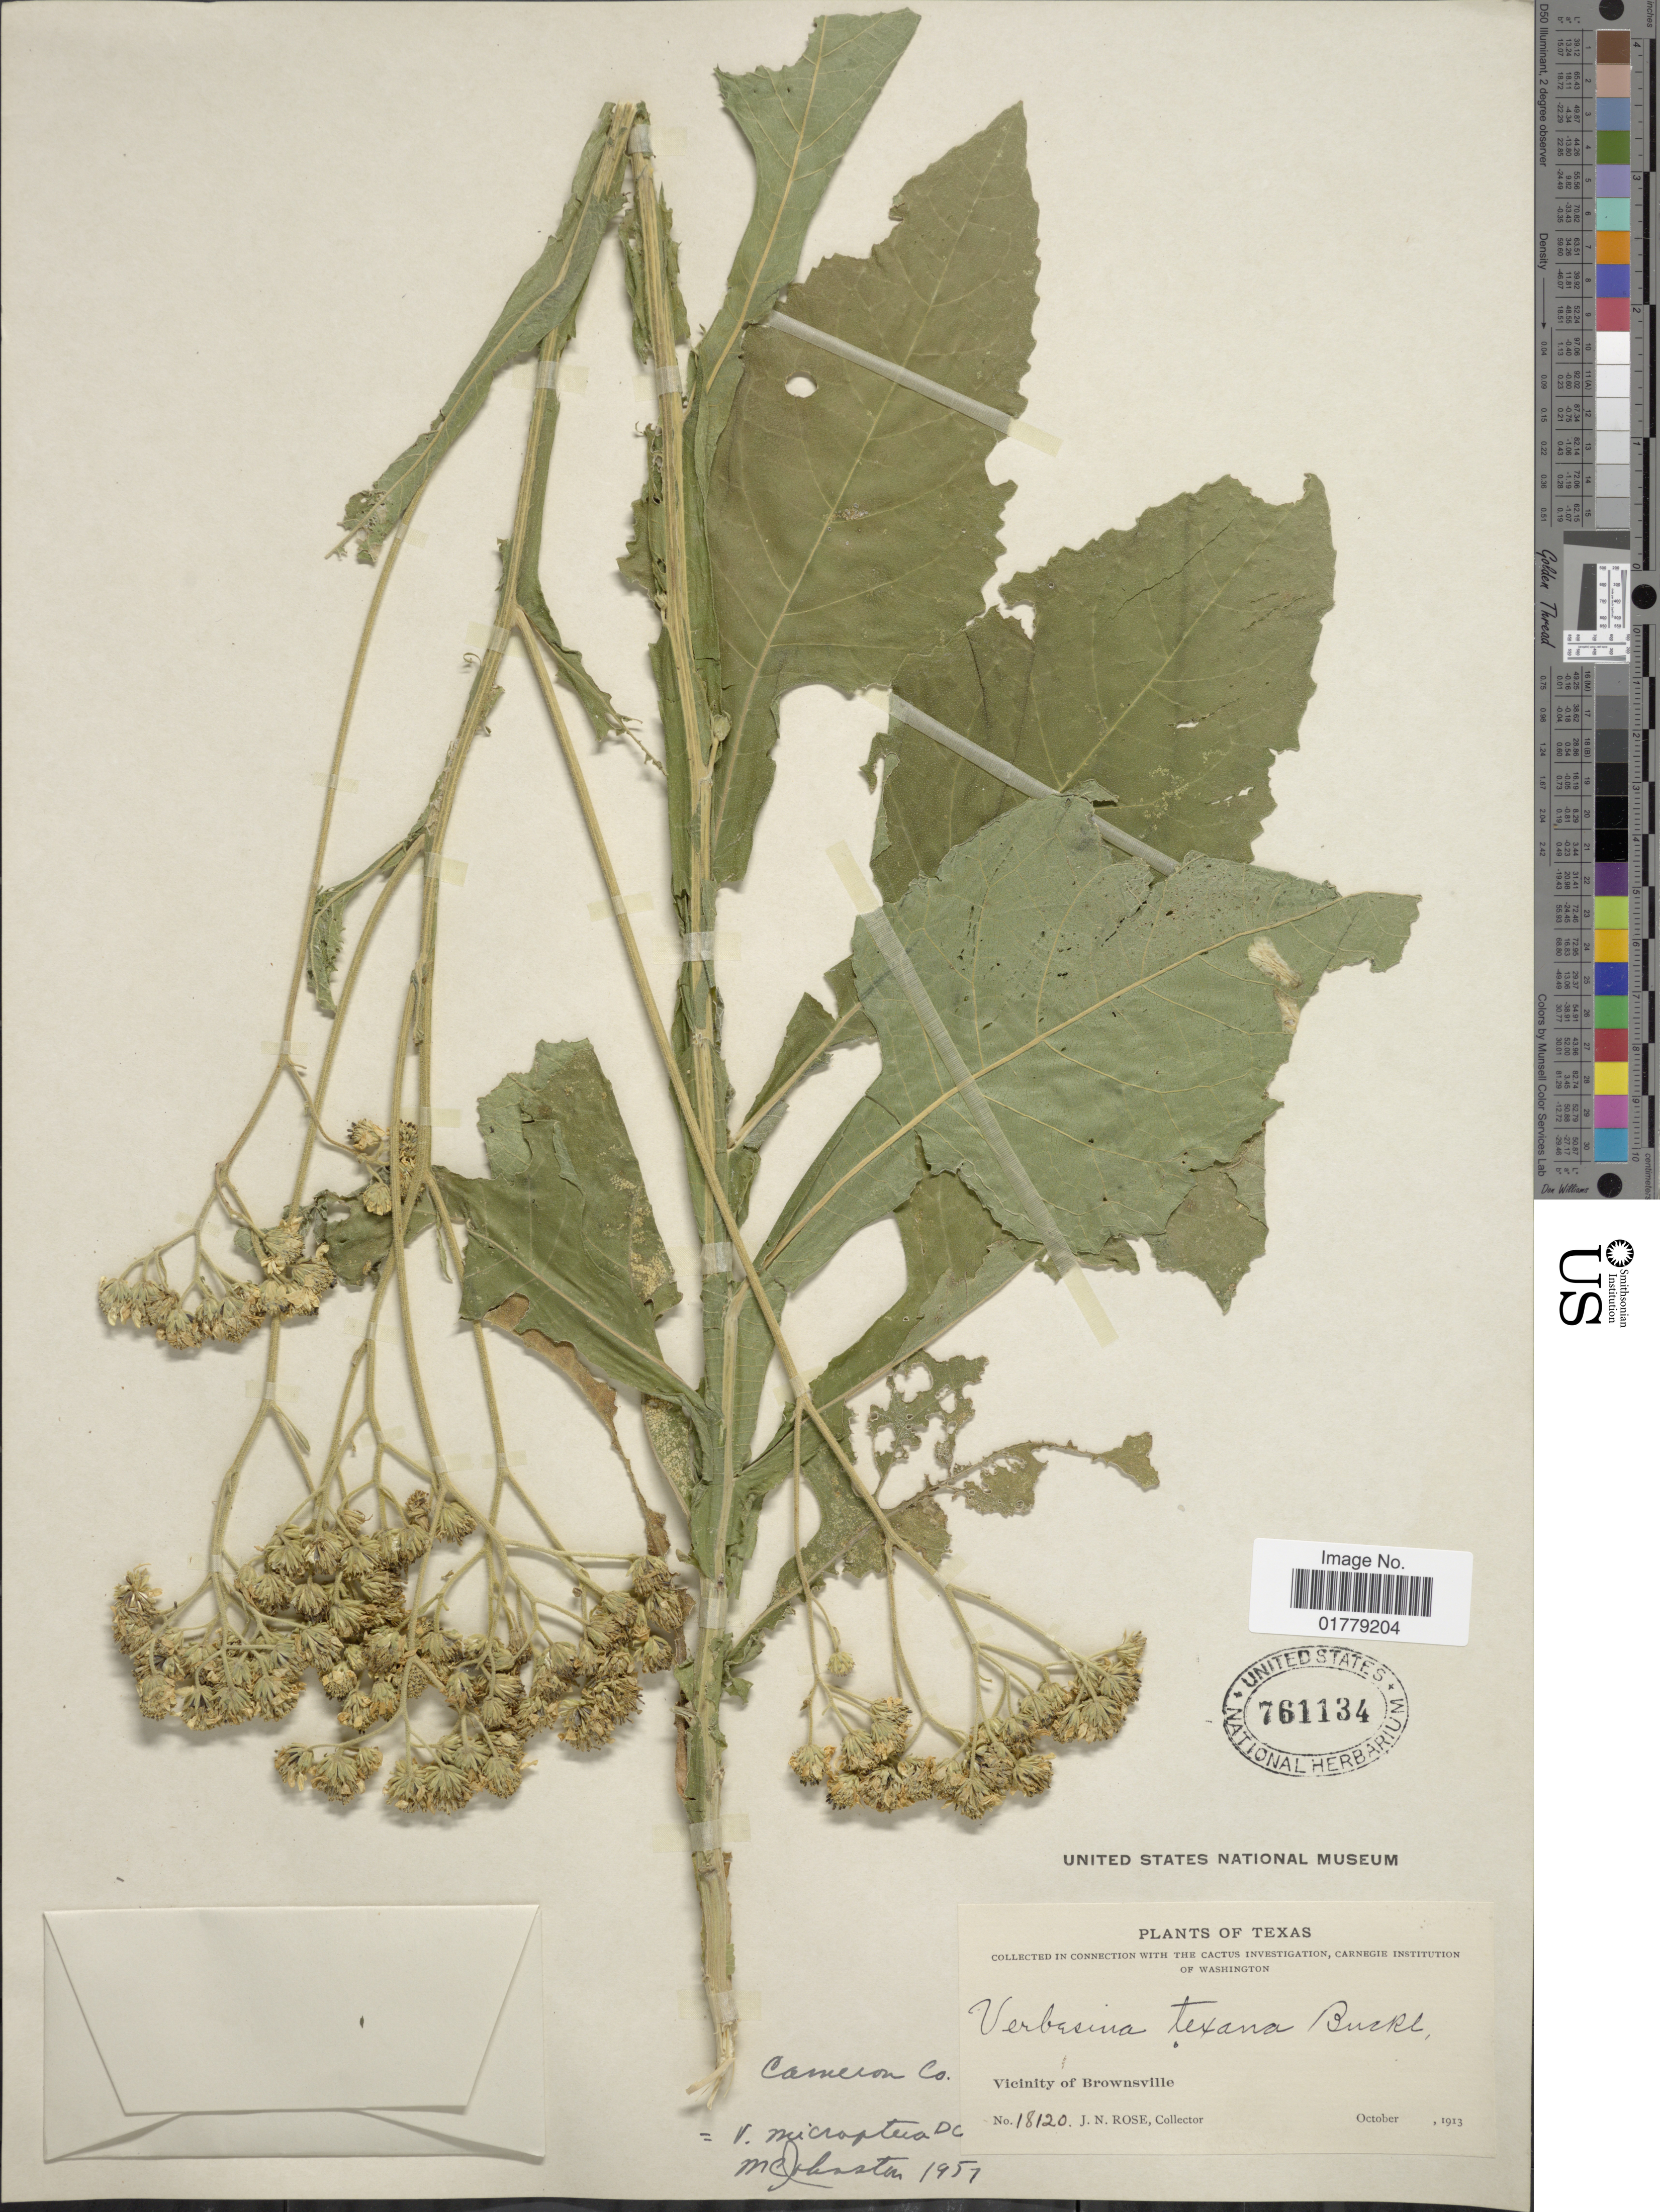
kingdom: Plantae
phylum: Tracheophyta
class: Magnoliopsida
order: Asterales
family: Asteraceae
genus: Verbesina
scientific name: Verbesina microptera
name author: DC.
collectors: J. N. Rose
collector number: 18120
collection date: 1913-10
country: United States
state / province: Texas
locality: Vicinity of Brownsville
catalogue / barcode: US 761134